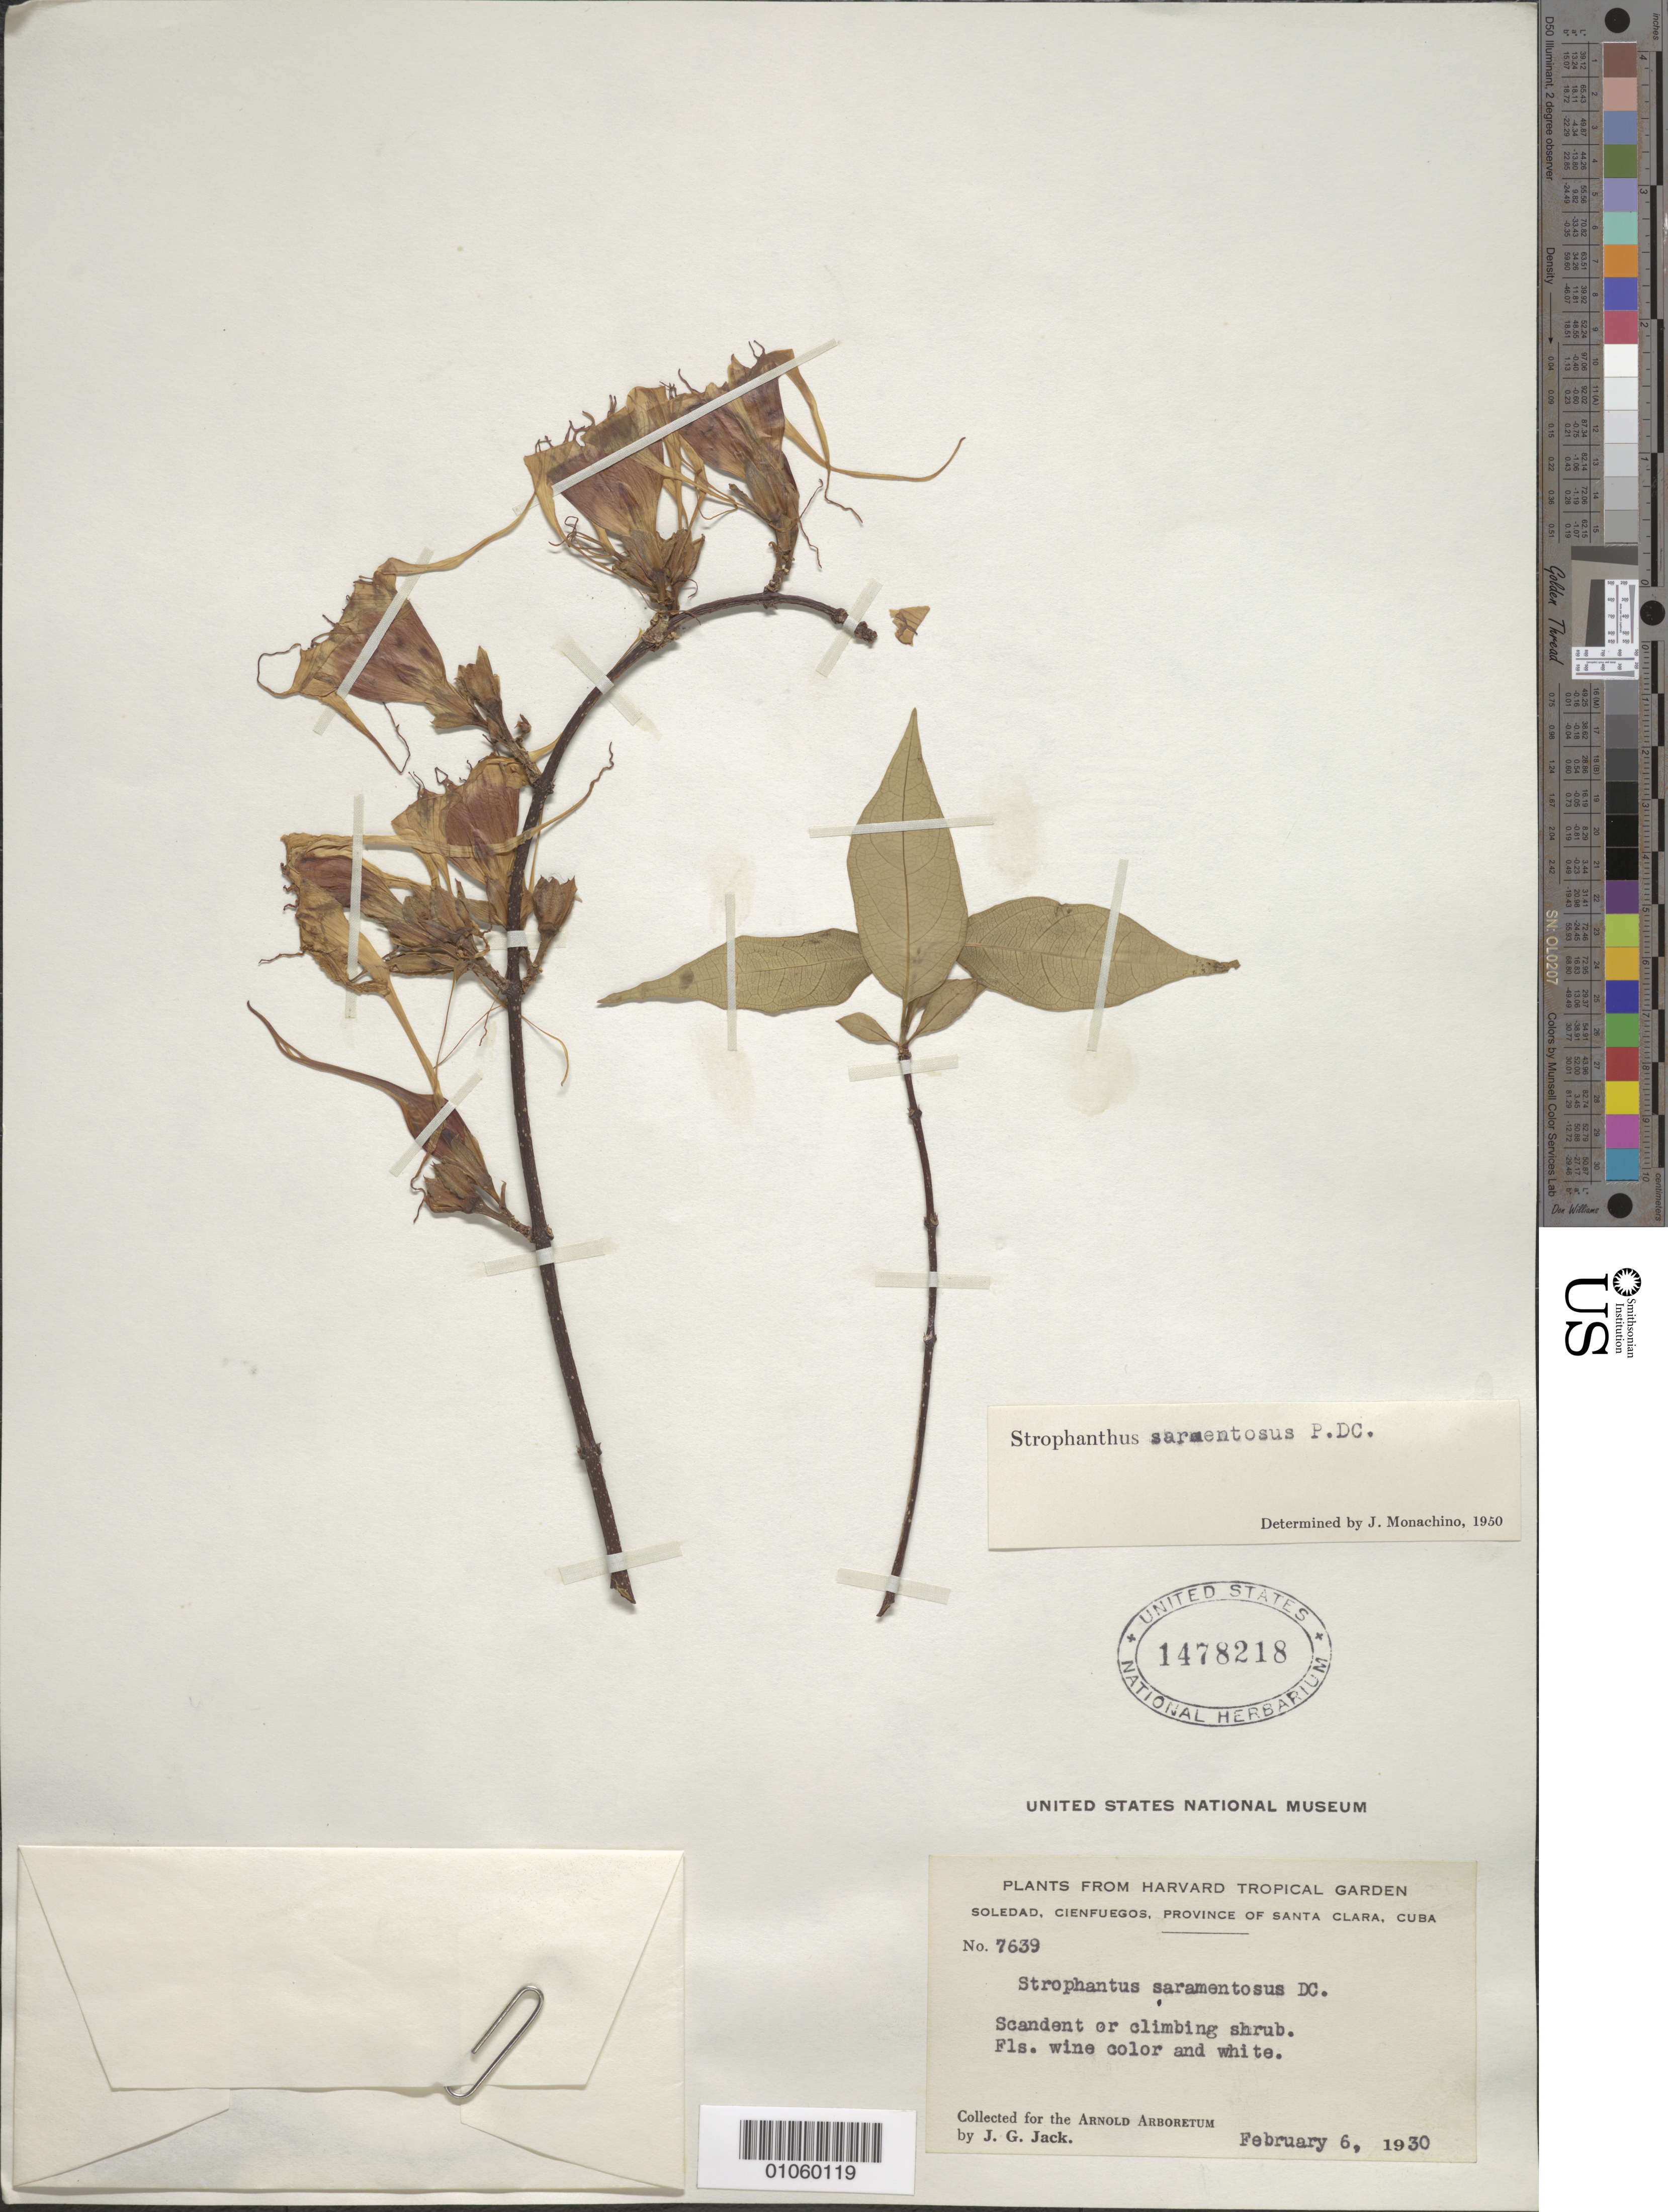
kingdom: Plantae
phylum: Tracheophyta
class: Magnoliopsida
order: Gentianales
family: Apocynaceae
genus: Strophanthus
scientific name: Strophanthus sarmentosus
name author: DC.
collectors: J. G. Jack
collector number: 7639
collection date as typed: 06 Feb 1930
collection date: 1930-02-06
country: Cuba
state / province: Cienfuegos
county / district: Santa Clara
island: Cuba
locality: Soledad, Cienfuegos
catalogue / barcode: US 1478218